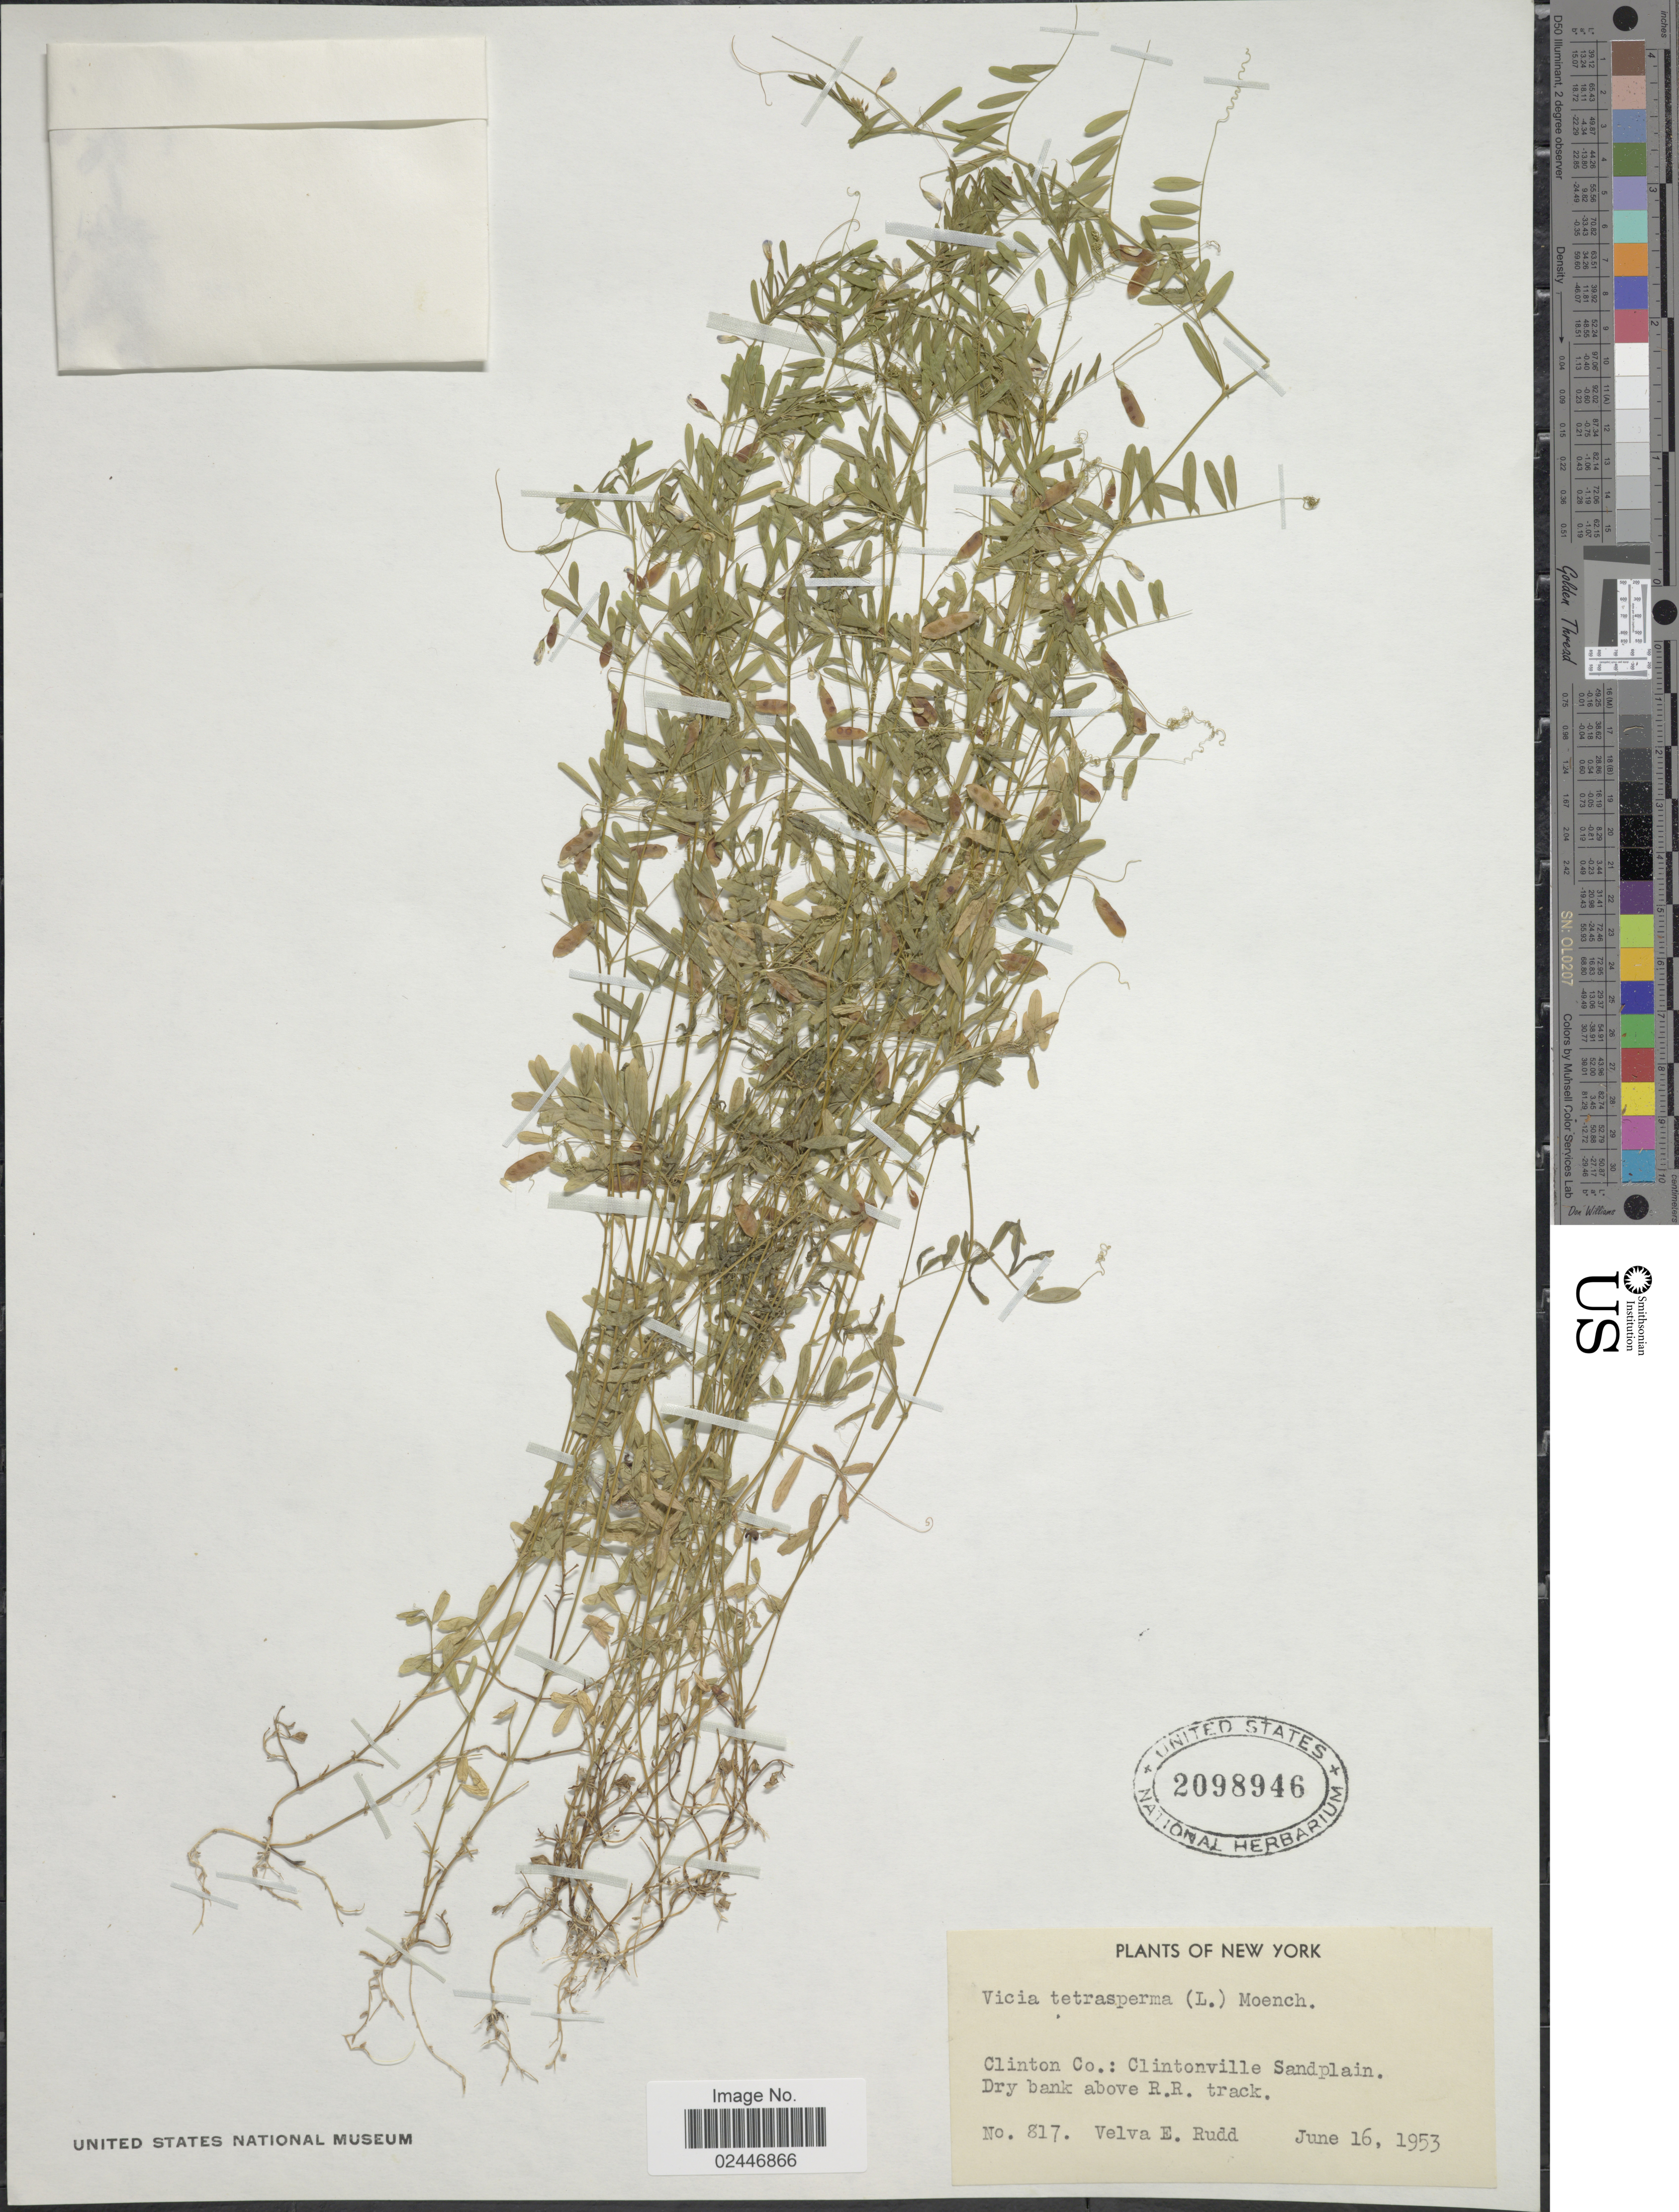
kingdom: Plantae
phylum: Tracheophyta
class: Magnoliopsida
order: Fabales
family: Fabaceae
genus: Vicia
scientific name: Vicia sp.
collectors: V. E. Rudd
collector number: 817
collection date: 1953-06-16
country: United States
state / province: New York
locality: Clinton Co.: Clintonville Sandplain, dry bank above R.R. track.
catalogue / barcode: US 2098946